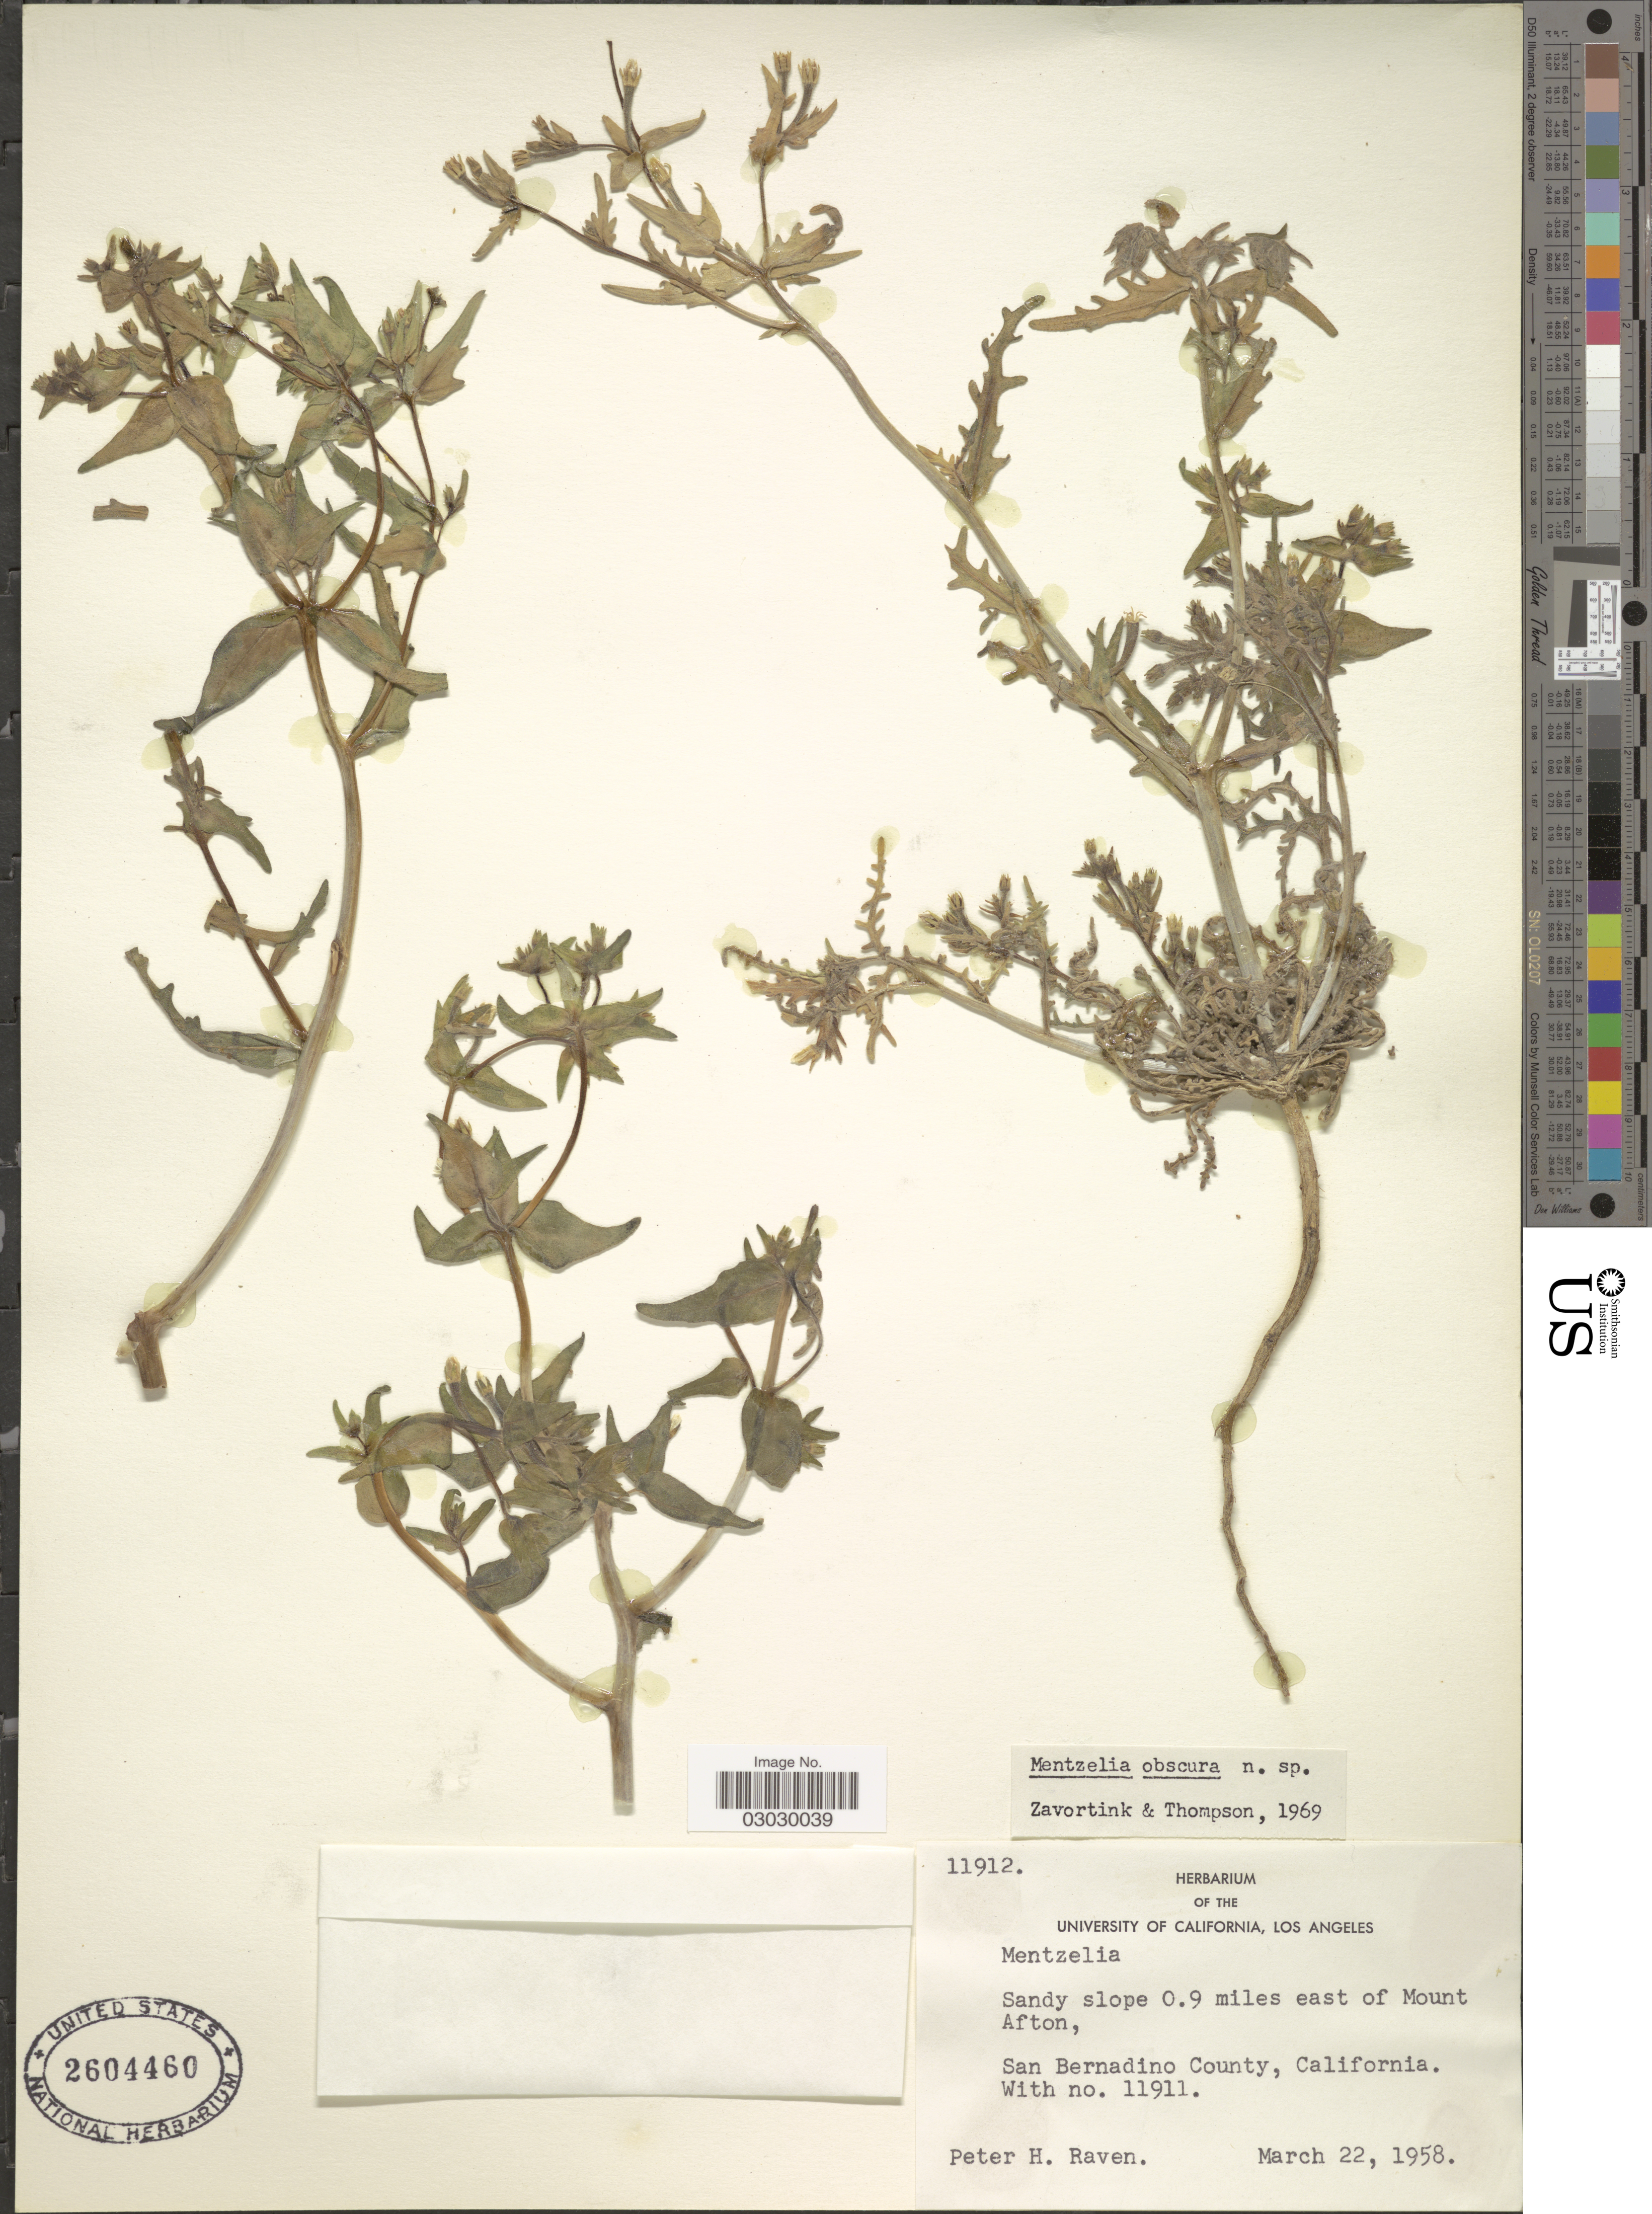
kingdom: Plantae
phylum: Tracheophyta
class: Magnoliopsida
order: Cornales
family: Loasaceae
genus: Mentzelia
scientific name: Mentzelia obscura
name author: H.J. Thomps. & J.E. Roberts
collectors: P. Raven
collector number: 11912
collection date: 1958-03-22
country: United States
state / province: California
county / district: San Bernardino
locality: Sandy slope 0.9 miles east of Mount Afton, San Bernardino County.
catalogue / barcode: US 2604460